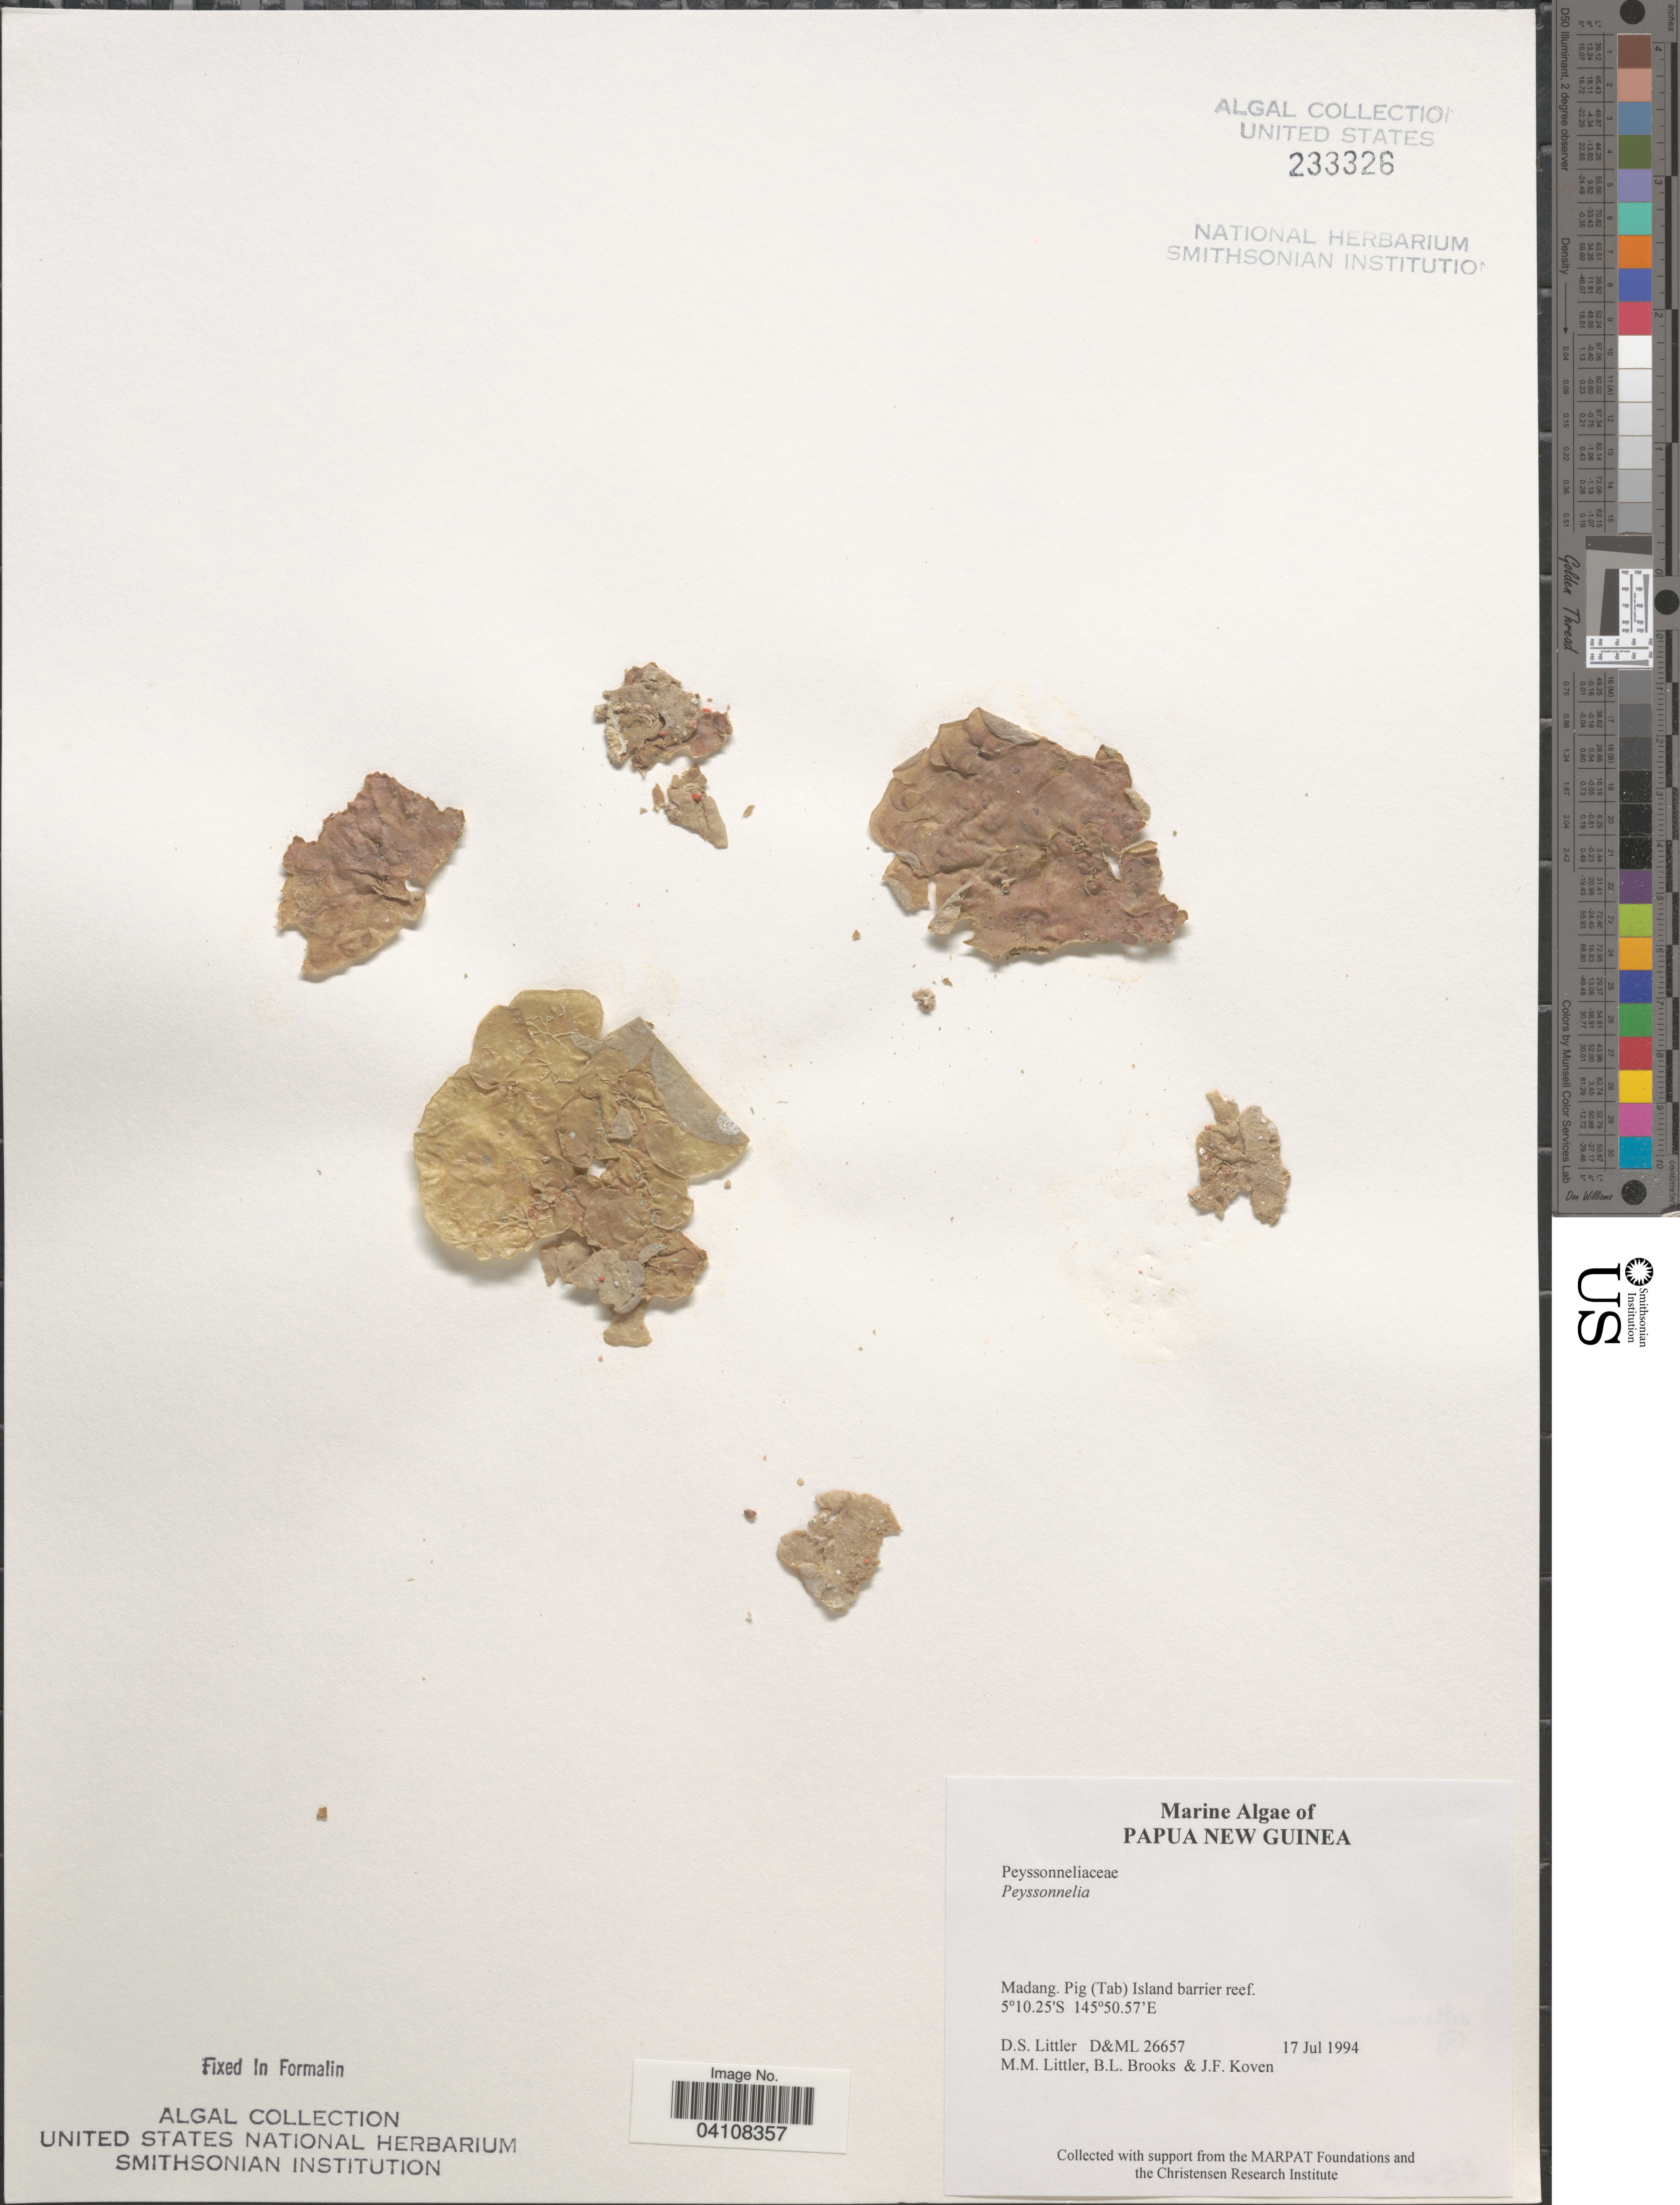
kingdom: Plantae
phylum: Rhodophyta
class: Florideophyceae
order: Peyssonneliales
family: Peyssonneliaceae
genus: Peyssonnelia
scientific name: Peyssonnelia sp.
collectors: D. S. Littler, B. Brooks & J. Koven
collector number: D&ML26657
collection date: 1994-07-17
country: Papua New Guinea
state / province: Madang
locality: Pig (Tab) Island barrier reef.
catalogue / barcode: US 233326